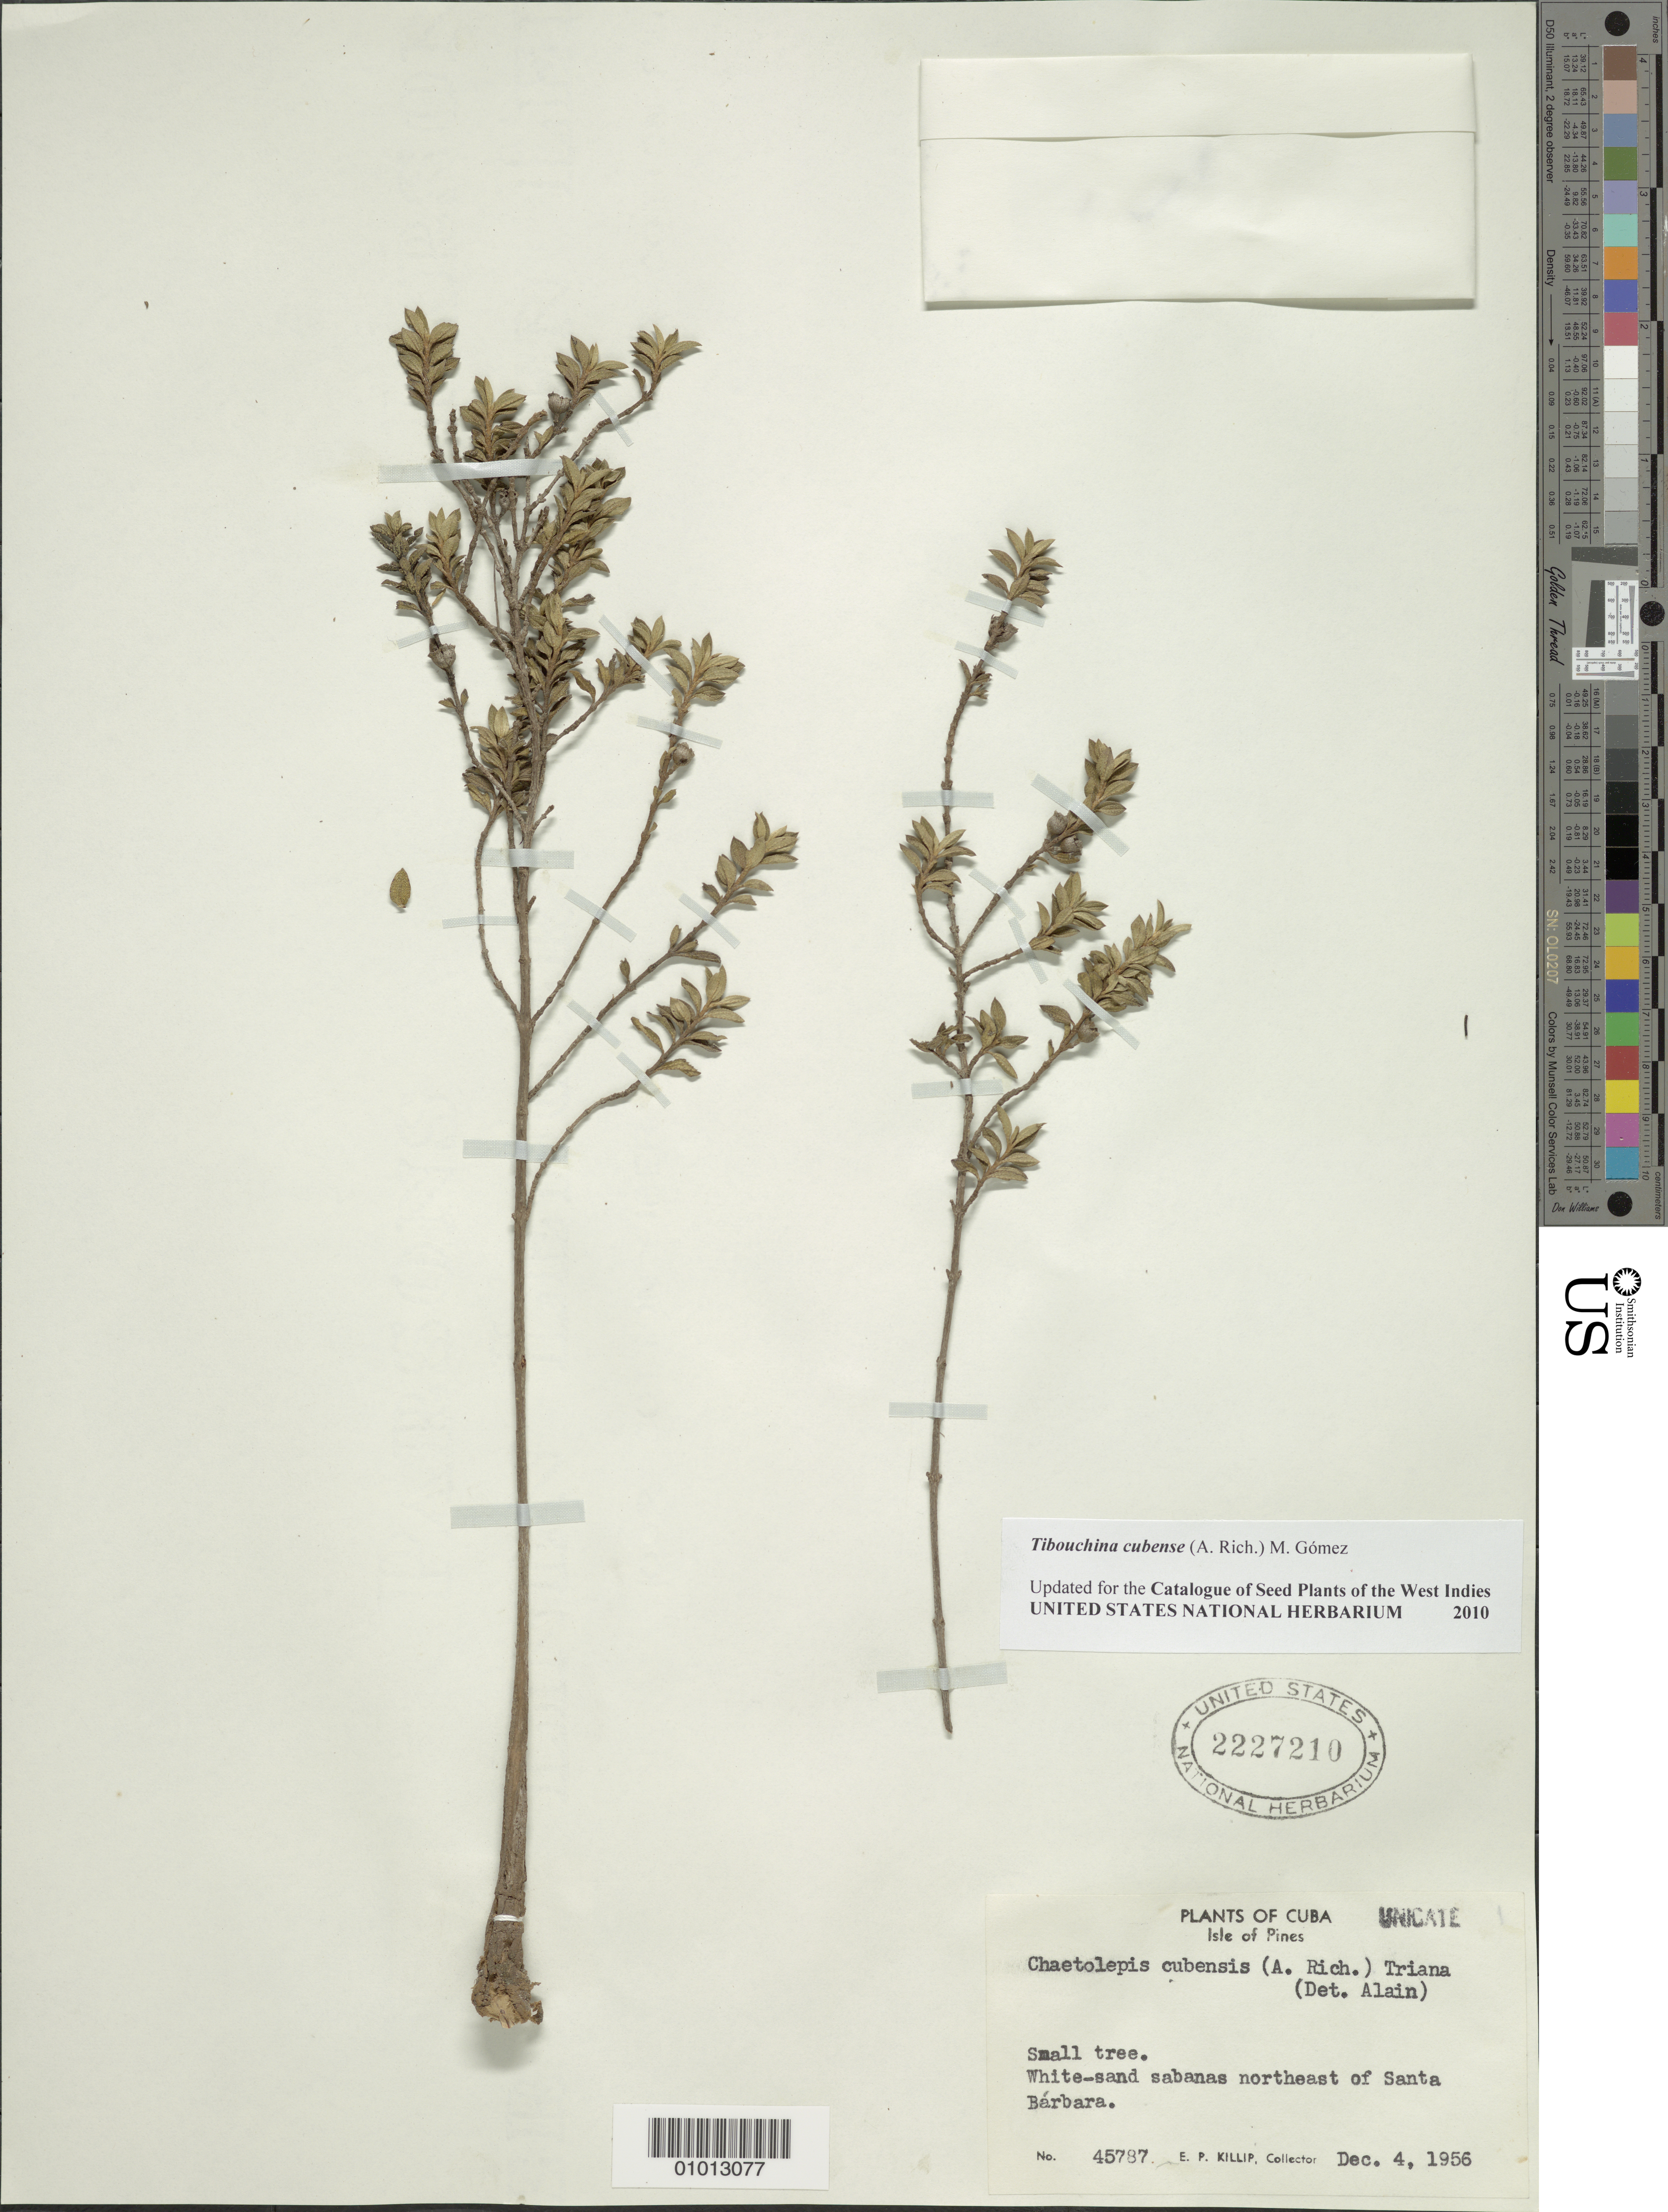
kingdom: Plantae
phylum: Tracheophyta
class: Magnoliopsida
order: Myrtales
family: Melastomataceae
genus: Arthrostemma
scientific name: Arthrostemma cubense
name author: A. Rich.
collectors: E. P. Killip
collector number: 45787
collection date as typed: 04 Dec 1956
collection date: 1956-12-04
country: Cuba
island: Isla de la Juventud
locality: Northeast of Santa Bárbara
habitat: White sand sabanas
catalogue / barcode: US 2227210